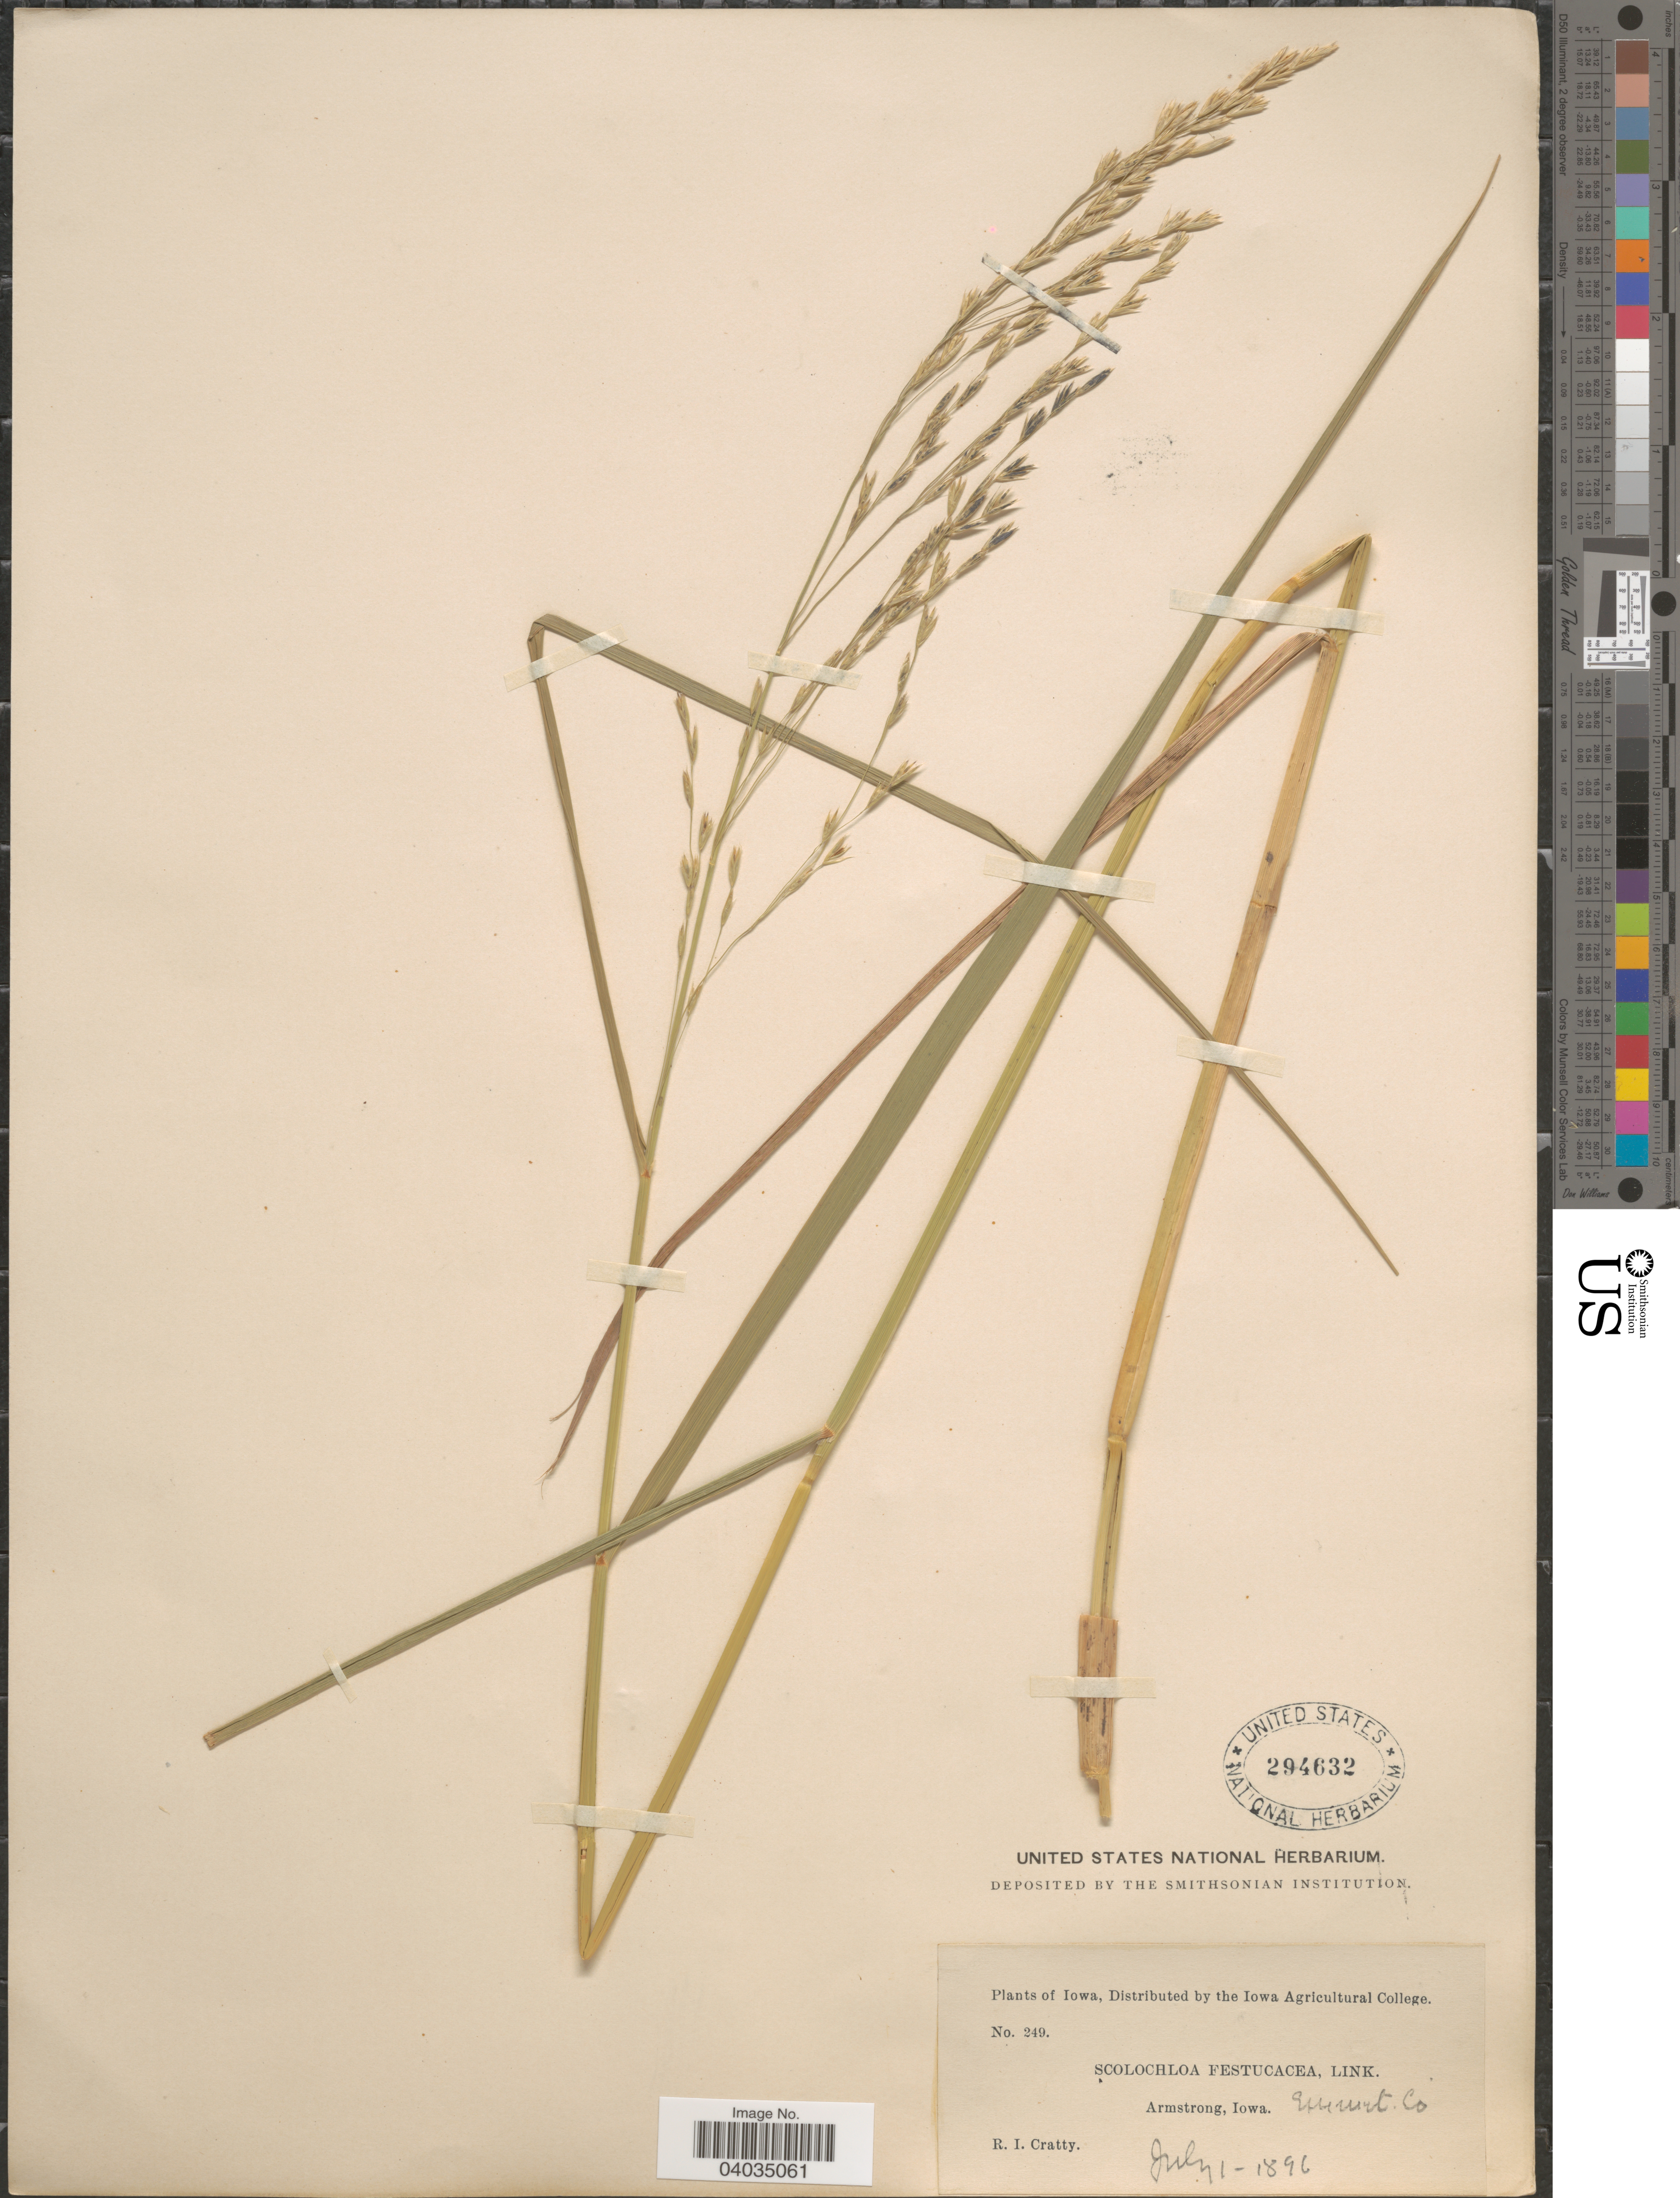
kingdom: Plantae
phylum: Tracheophyta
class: Liliopsida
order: Poales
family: Poaceae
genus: Scolochloa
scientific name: Scolochloa festucacea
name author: (Willd.) Link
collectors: R. Cratty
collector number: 249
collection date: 1896-07-01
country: United States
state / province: Iowa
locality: Armstrong. Emmet Co.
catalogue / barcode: US 294632